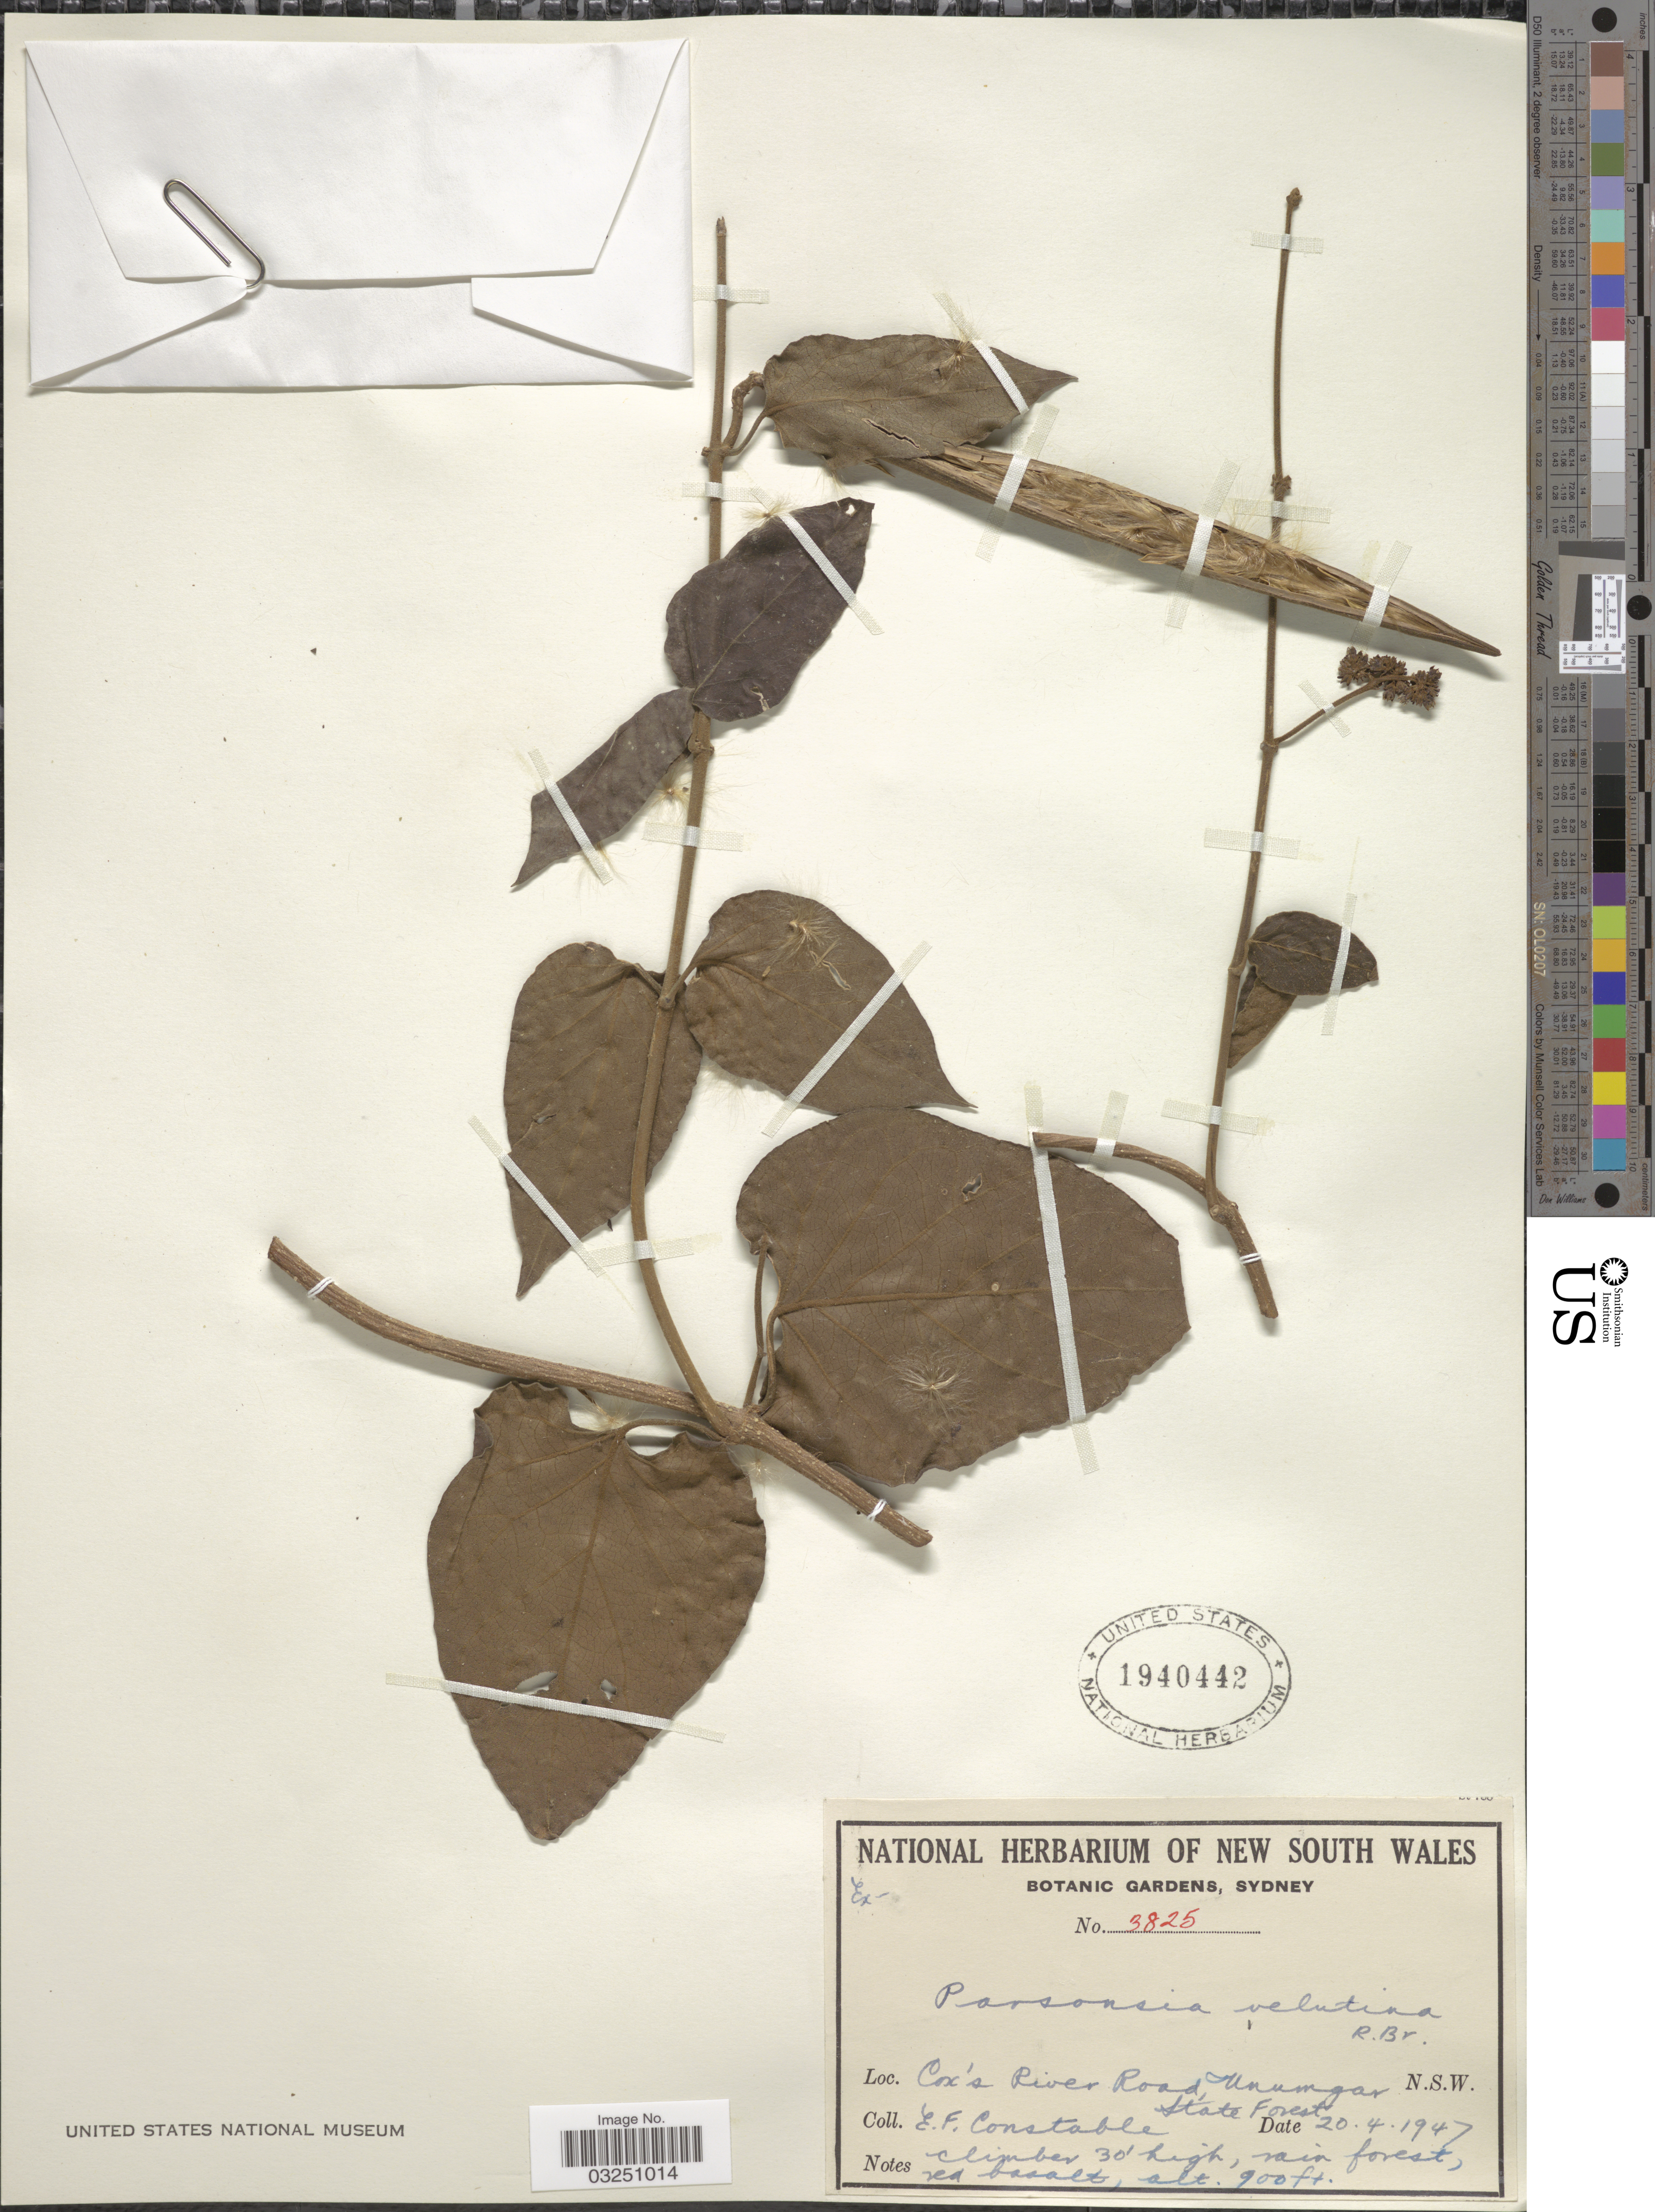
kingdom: Plantae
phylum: Tracheophyta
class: Magnoliopsida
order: Gentianales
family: Apocynaceae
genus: Parsonsia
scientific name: Parsonsia velutina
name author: R. Br.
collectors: E. F. Constable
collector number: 3825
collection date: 1947-04-20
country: Australia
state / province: New South Wales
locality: Cox's River Road, Unumgar State Forest.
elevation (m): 274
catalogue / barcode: US 1940442